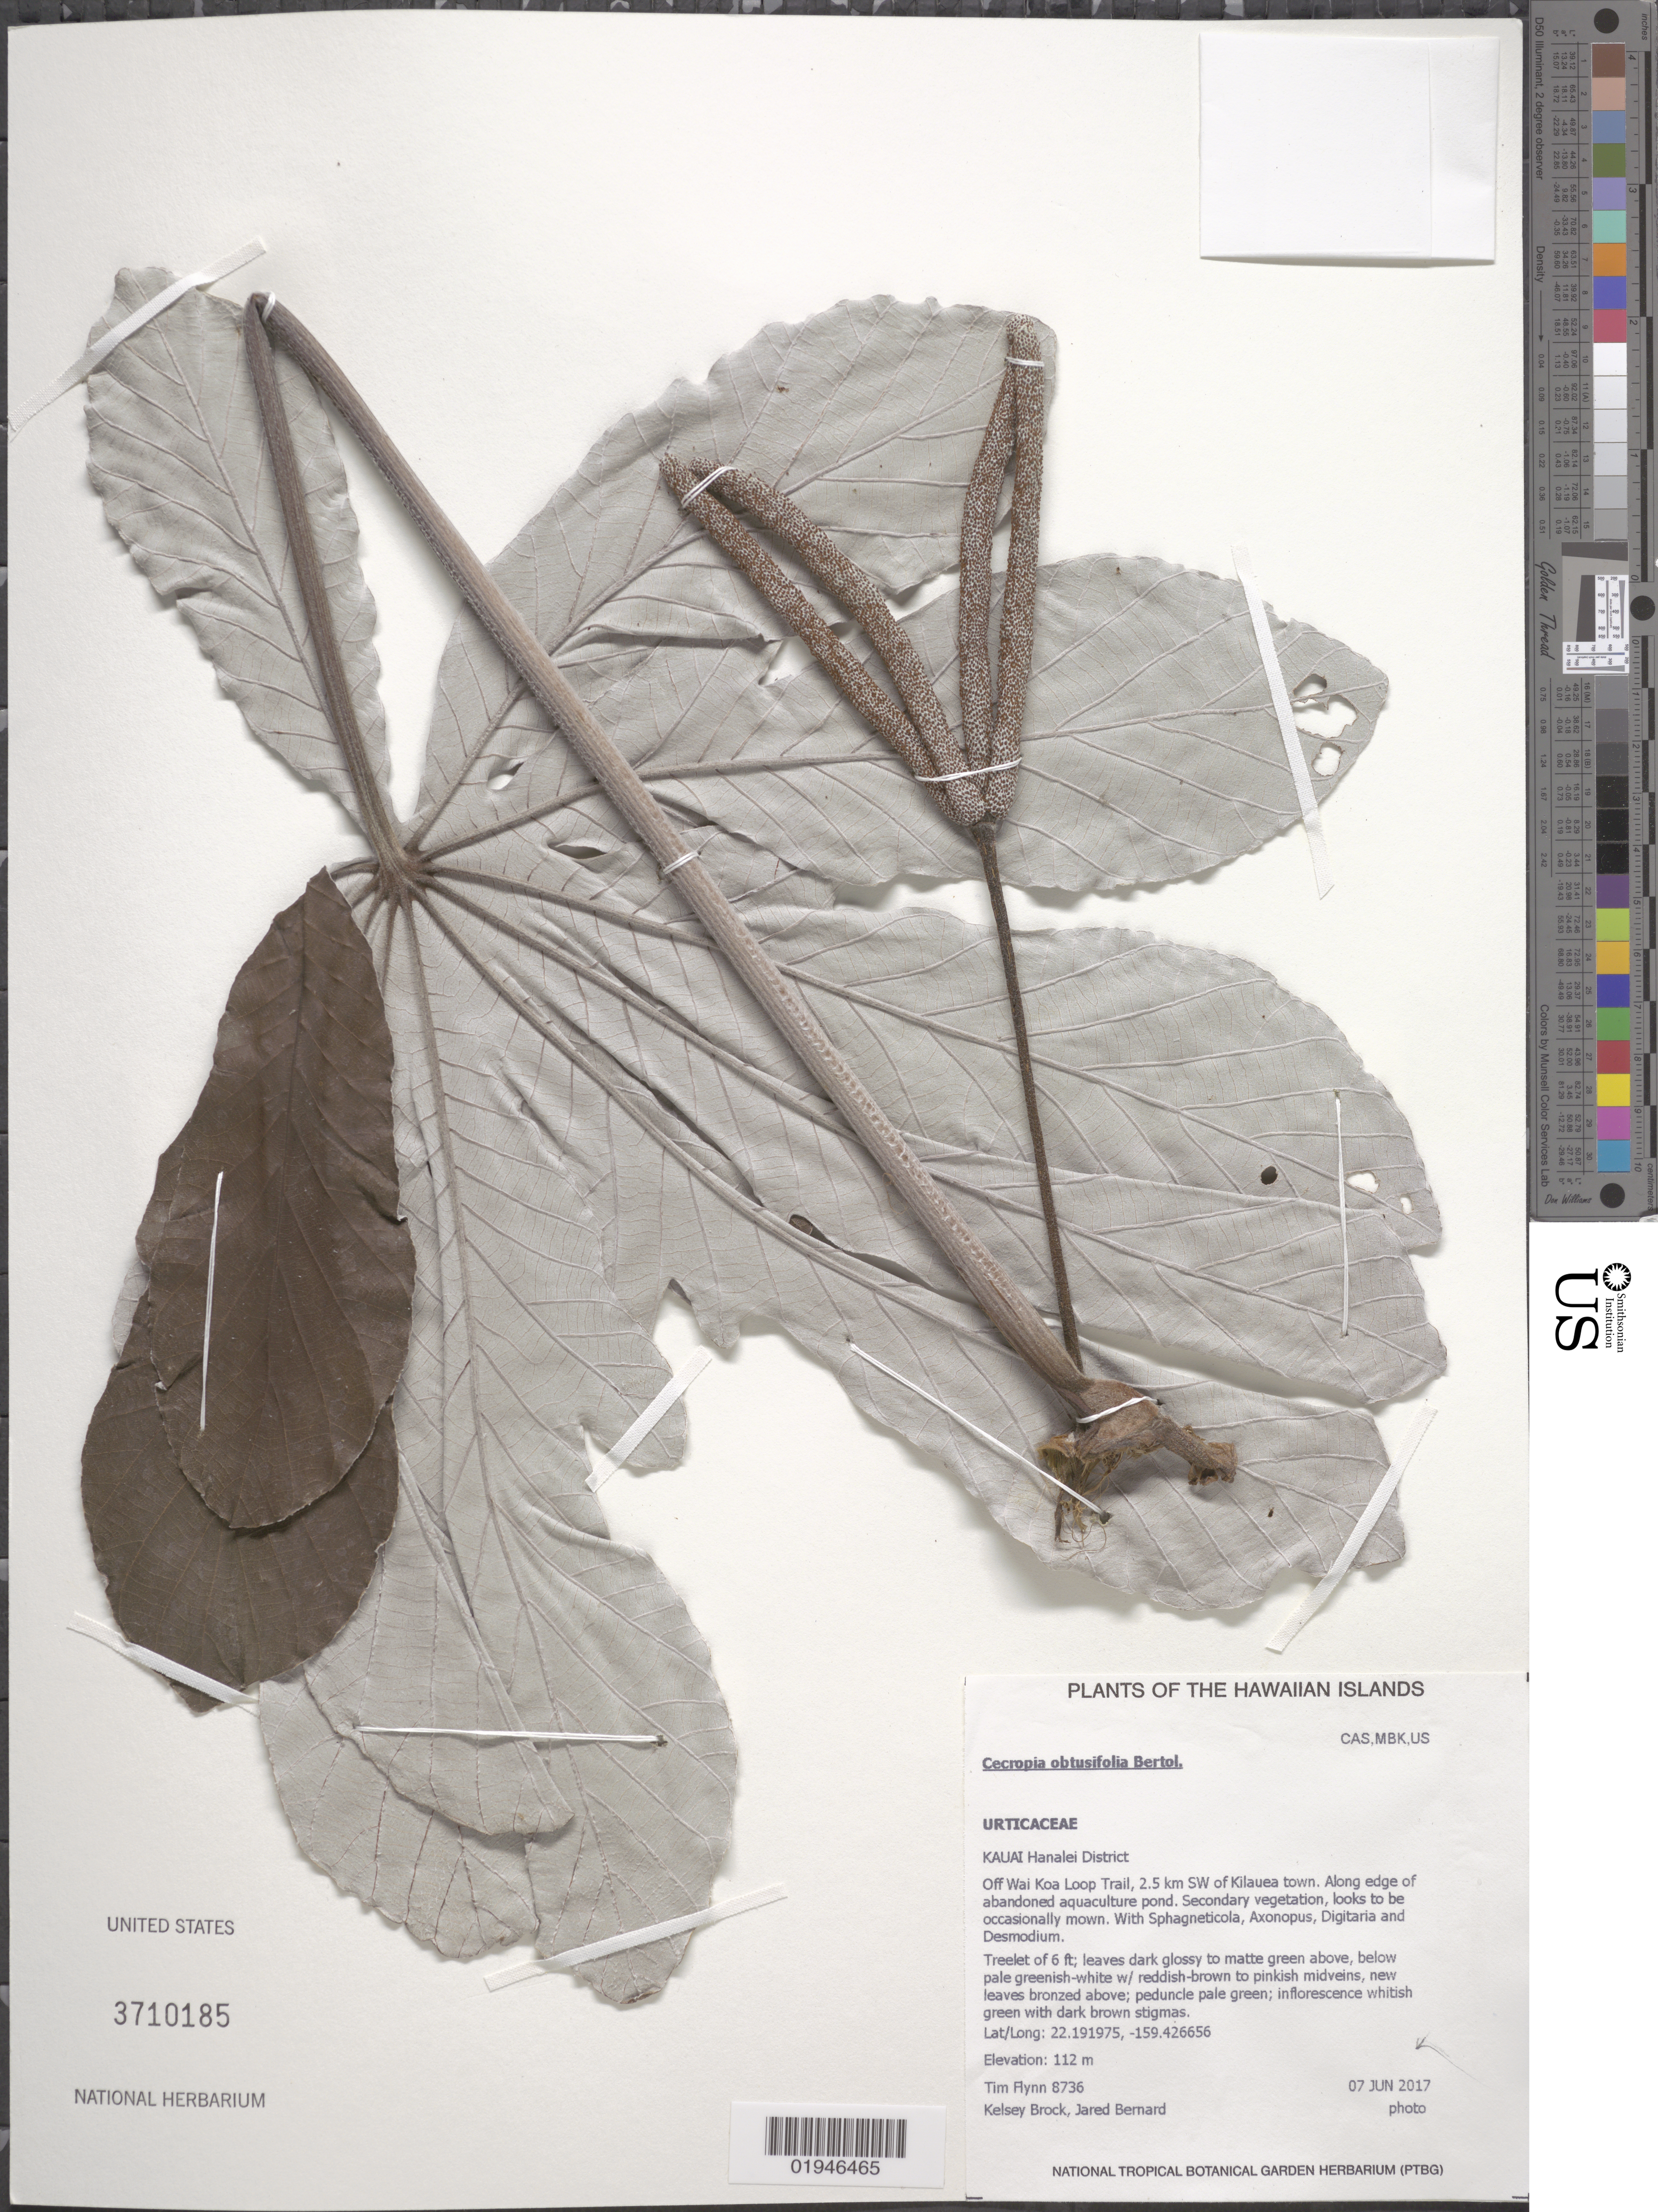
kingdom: Plantae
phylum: Tracheophyta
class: Magnoliopsida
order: Rosales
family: Urticaceae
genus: Cecropia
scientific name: Cecropia obtusifolia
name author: Bertol.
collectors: T. W. Flynn, K. Brock & J. Bernard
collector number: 8736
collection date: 2017-06-07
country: United States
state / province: Hawaii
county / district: Kauai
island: Kaua'i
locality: Hanalei District, off Wai Koa Loop Trail, 2.5 km SW of Kilauea town, along edge of abandoned aquaculture pond.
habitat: Secondary vegetation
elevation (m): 112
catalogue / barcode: US 3710185